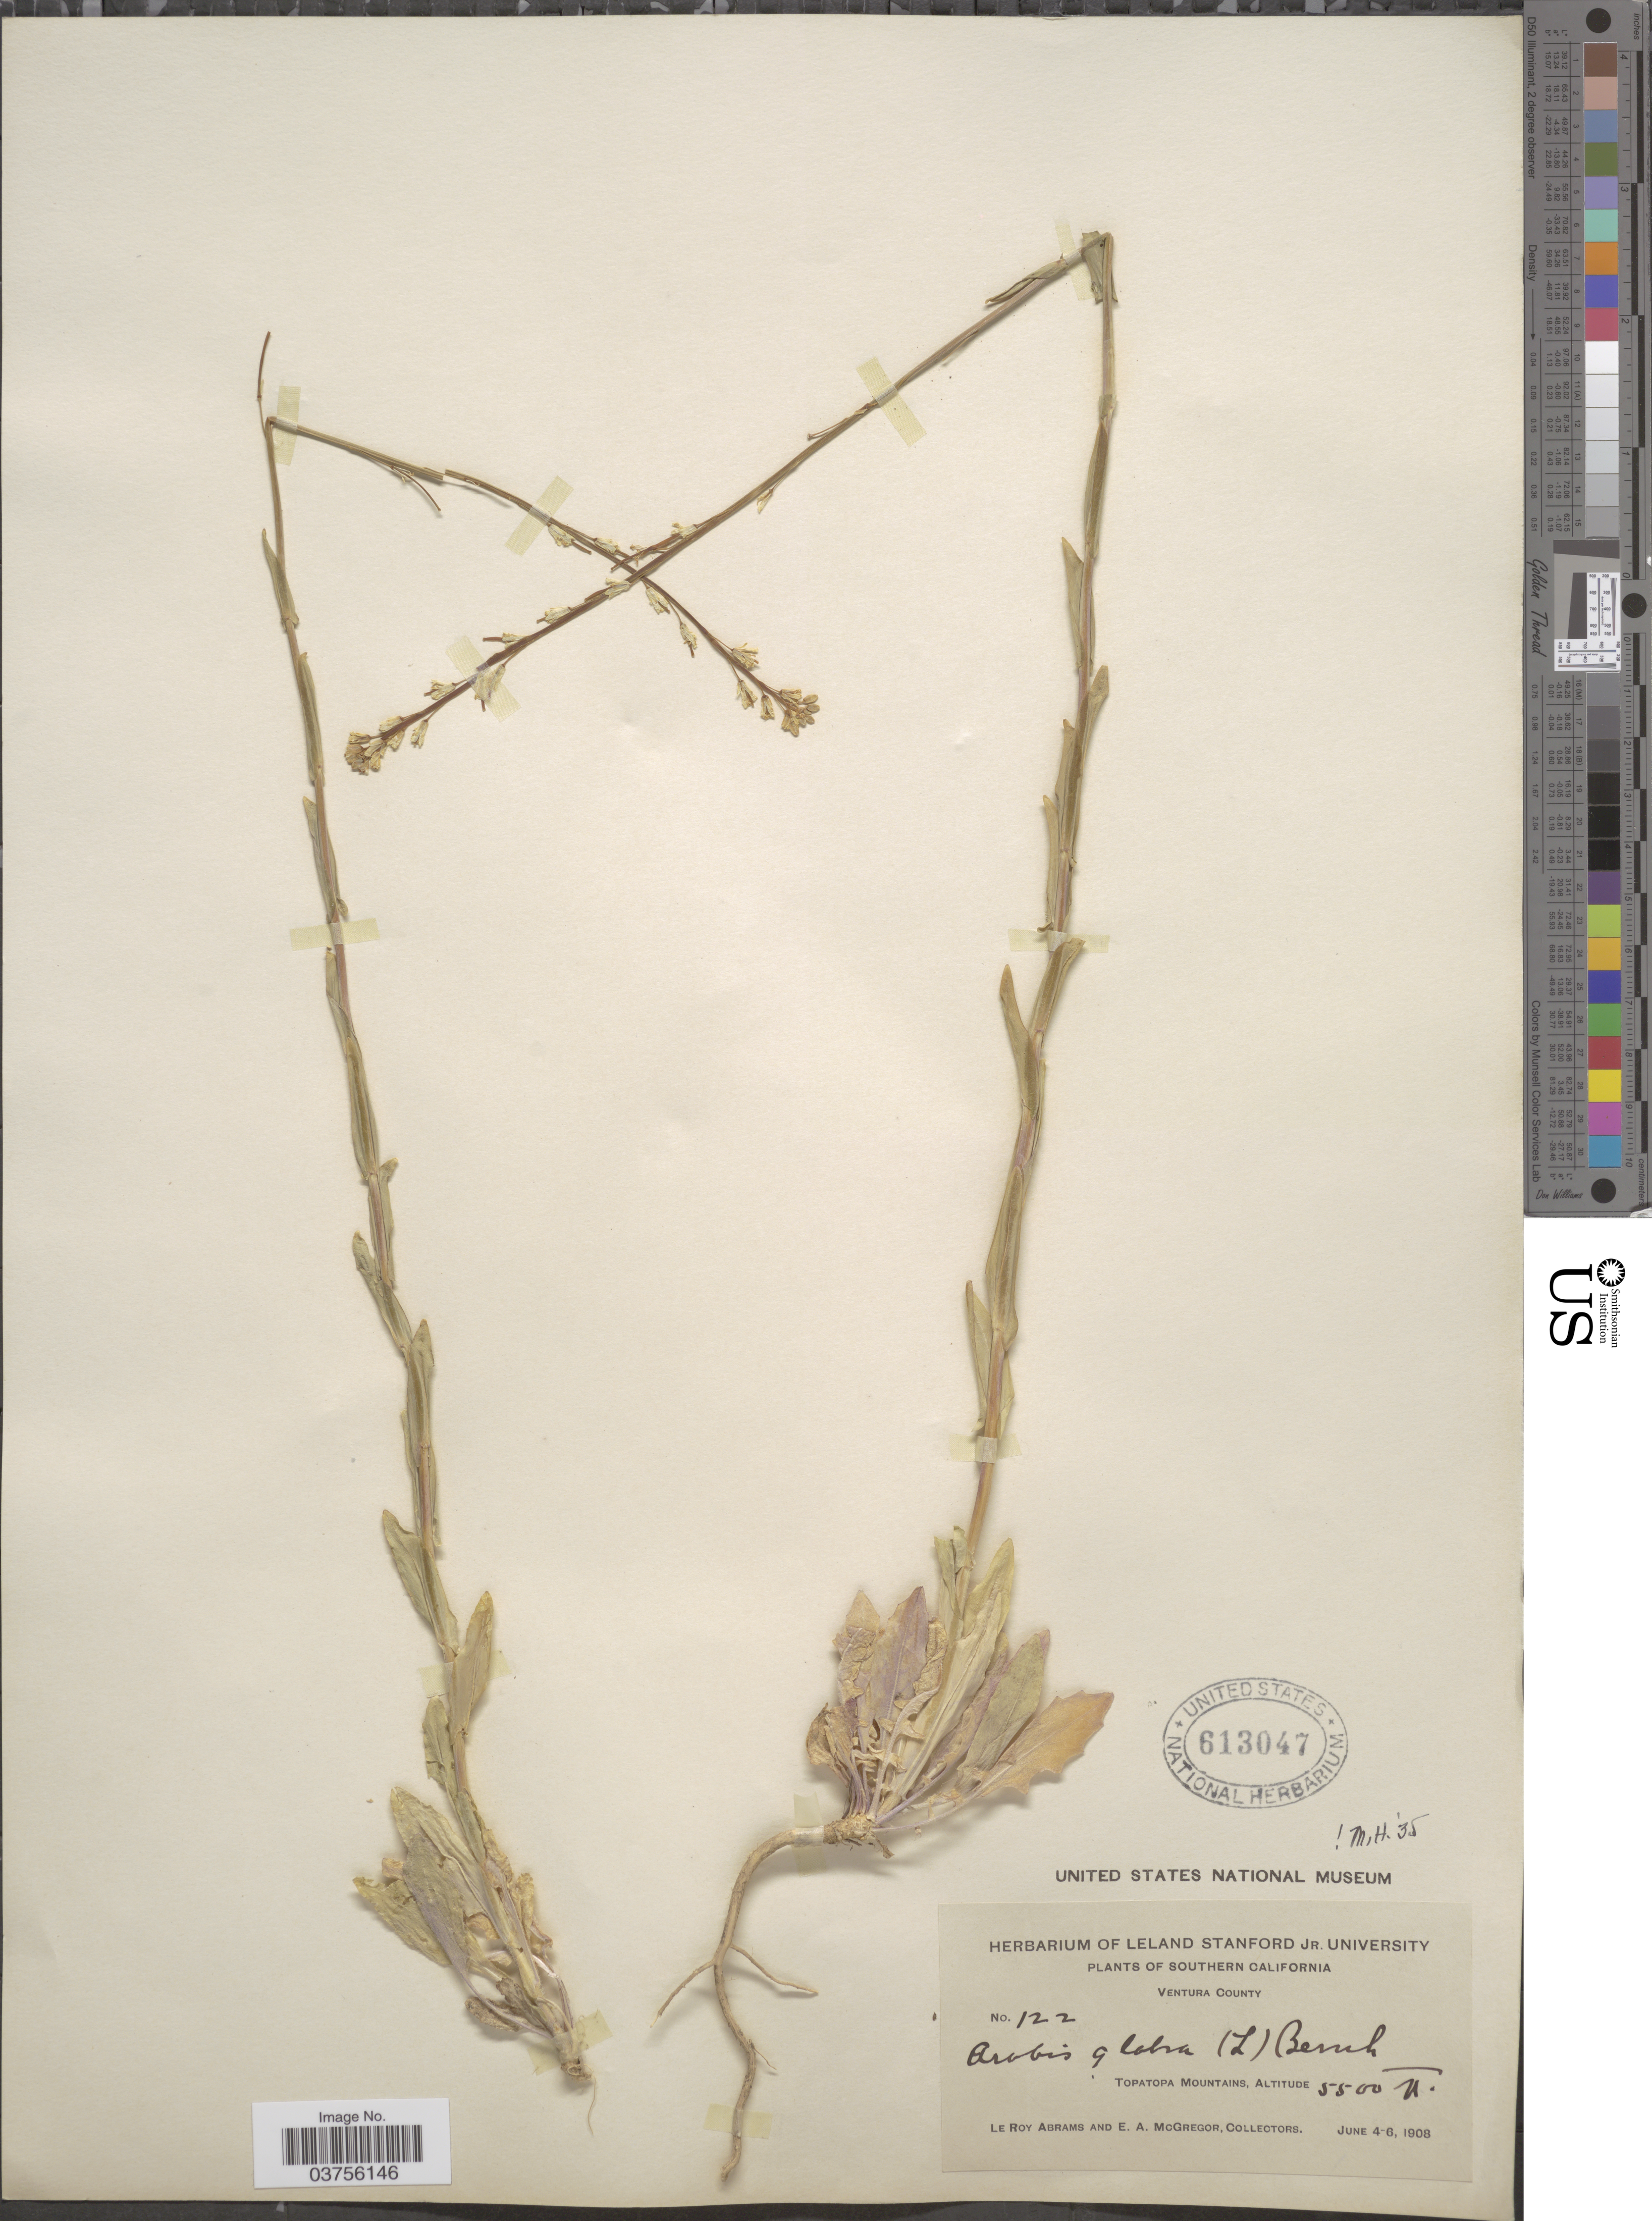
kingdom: Plantae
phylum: Tracheophyta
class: Magnoliopsida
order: Brassicales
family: Brassicaceae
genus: Turritis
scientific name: Turritis glabra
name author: L.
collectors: L. Abrams & E. A. McGregor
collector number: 122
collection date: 1908-06-04/1908-06-06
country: United States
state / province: California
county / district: Ventura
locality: Southern California. Ventura County. Topatopa Mountains.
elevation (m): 1676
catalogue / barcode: US 613047